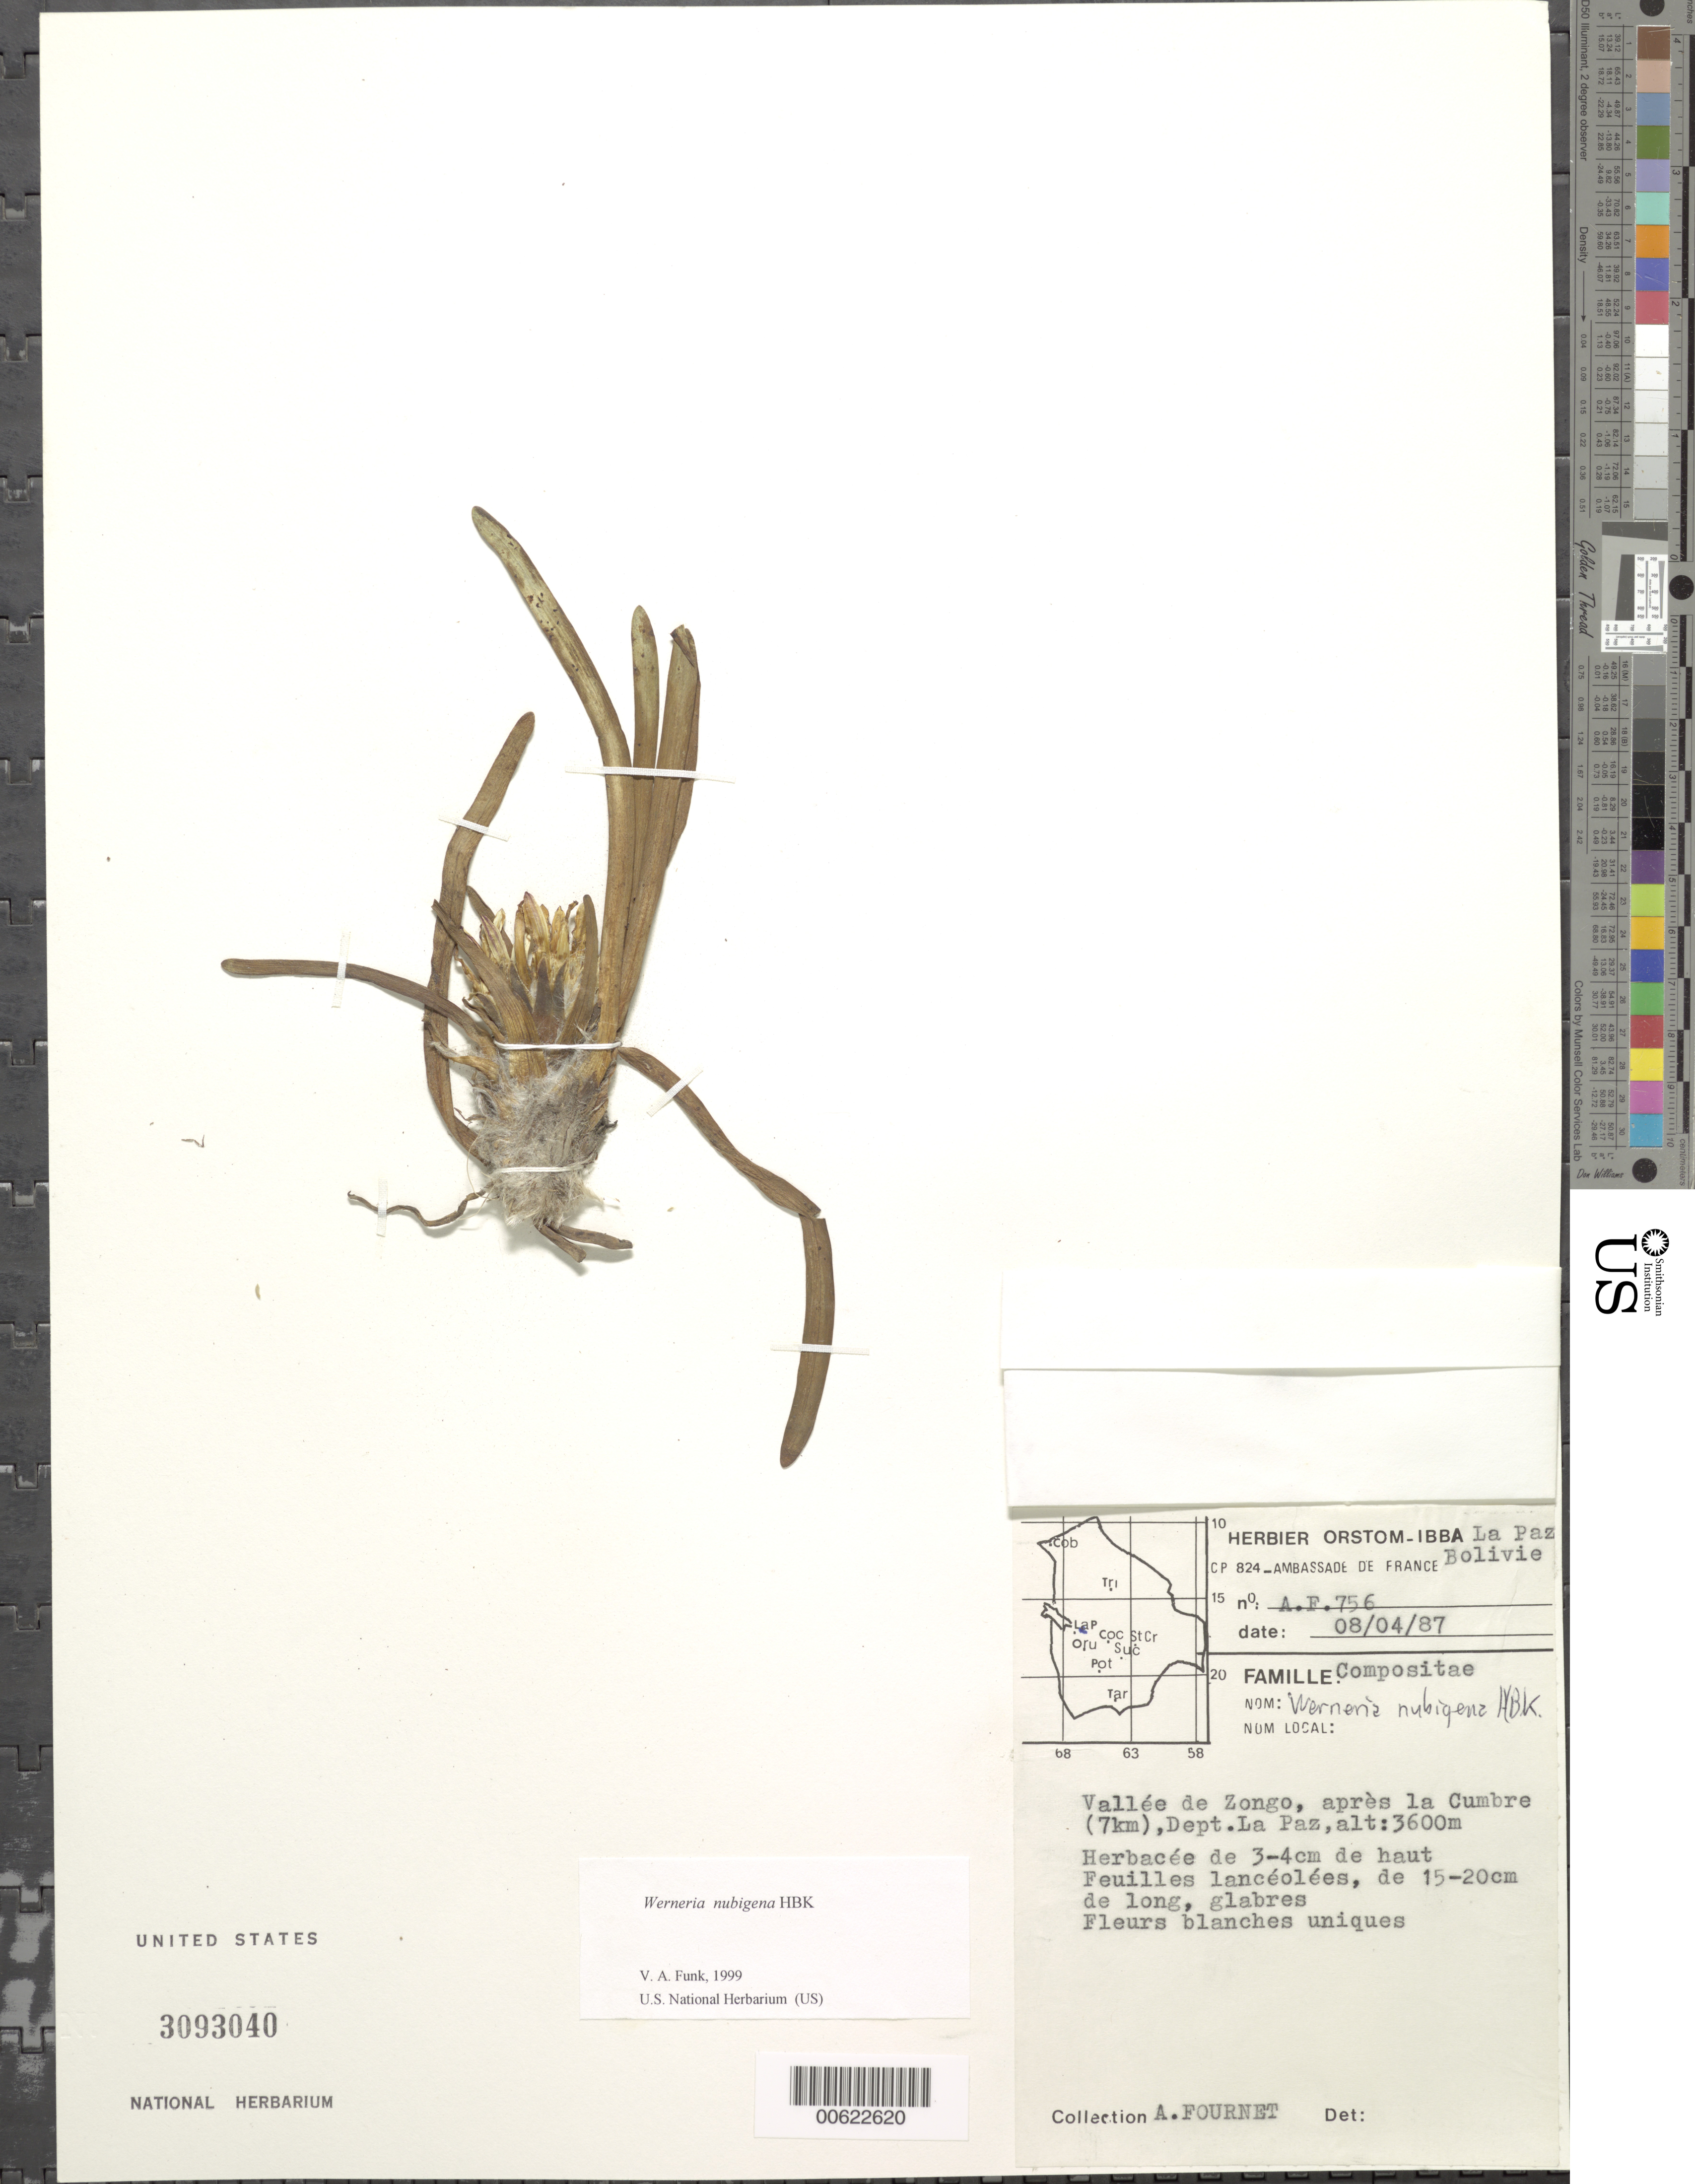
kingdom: Plantae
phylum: Tracheophyta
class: Magnoliopsida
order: Asterales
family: Asteraceae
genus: Werneria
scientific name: Werneria nubigena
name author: Kunth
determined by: Funk, Vicki A., (BOT), Smithsonian Institution - National Museum of Natural History (UNITED STATES)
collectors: A. Fournet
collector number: A.F. 756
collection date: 1987-04-08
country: Bolivia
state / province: La Paz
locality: Vallée de Zongo apres la Cumbre (7km) [coords are for Zongo]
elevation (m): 3600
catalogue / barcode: US 3093040